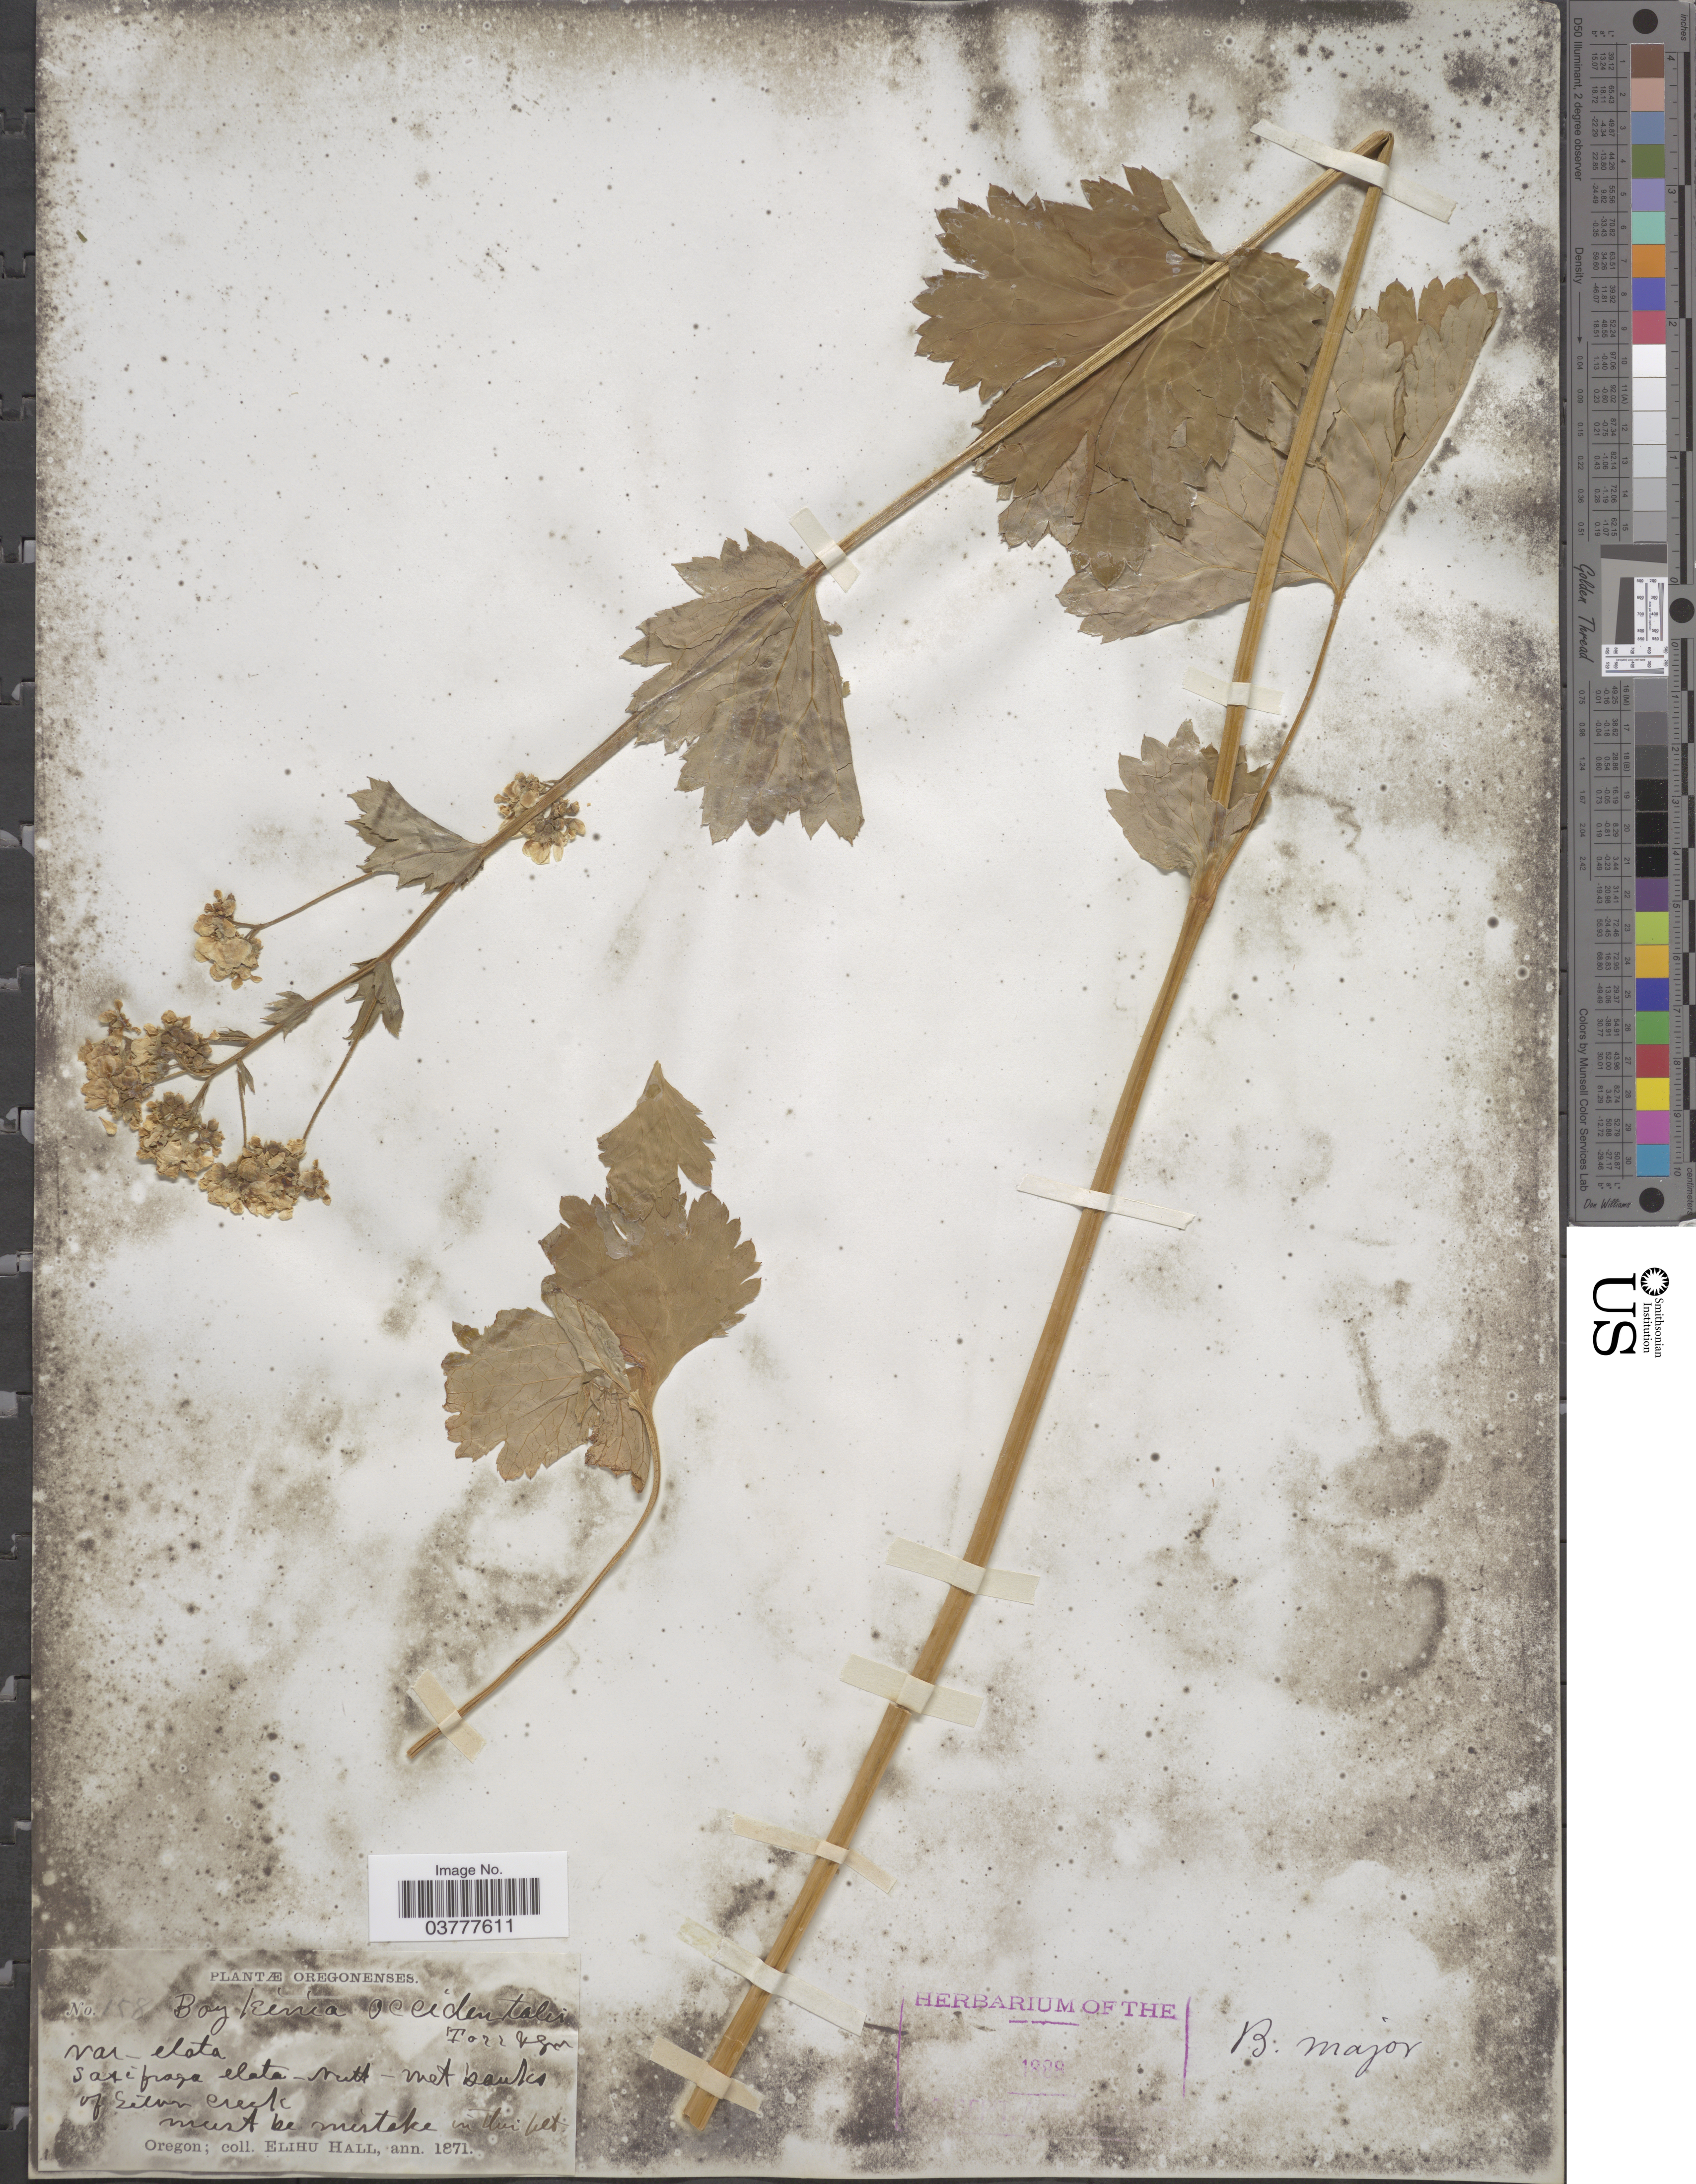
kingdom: Plantae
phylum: Tracheophyta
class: Magnoliopsida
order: Saxifragales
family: Saxifragaceae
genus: Boykinia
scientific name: Boykinia major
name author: A. Gray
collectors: E. Hall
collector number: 158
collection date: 1871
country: United States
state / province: Oregon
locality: Silver Creek.